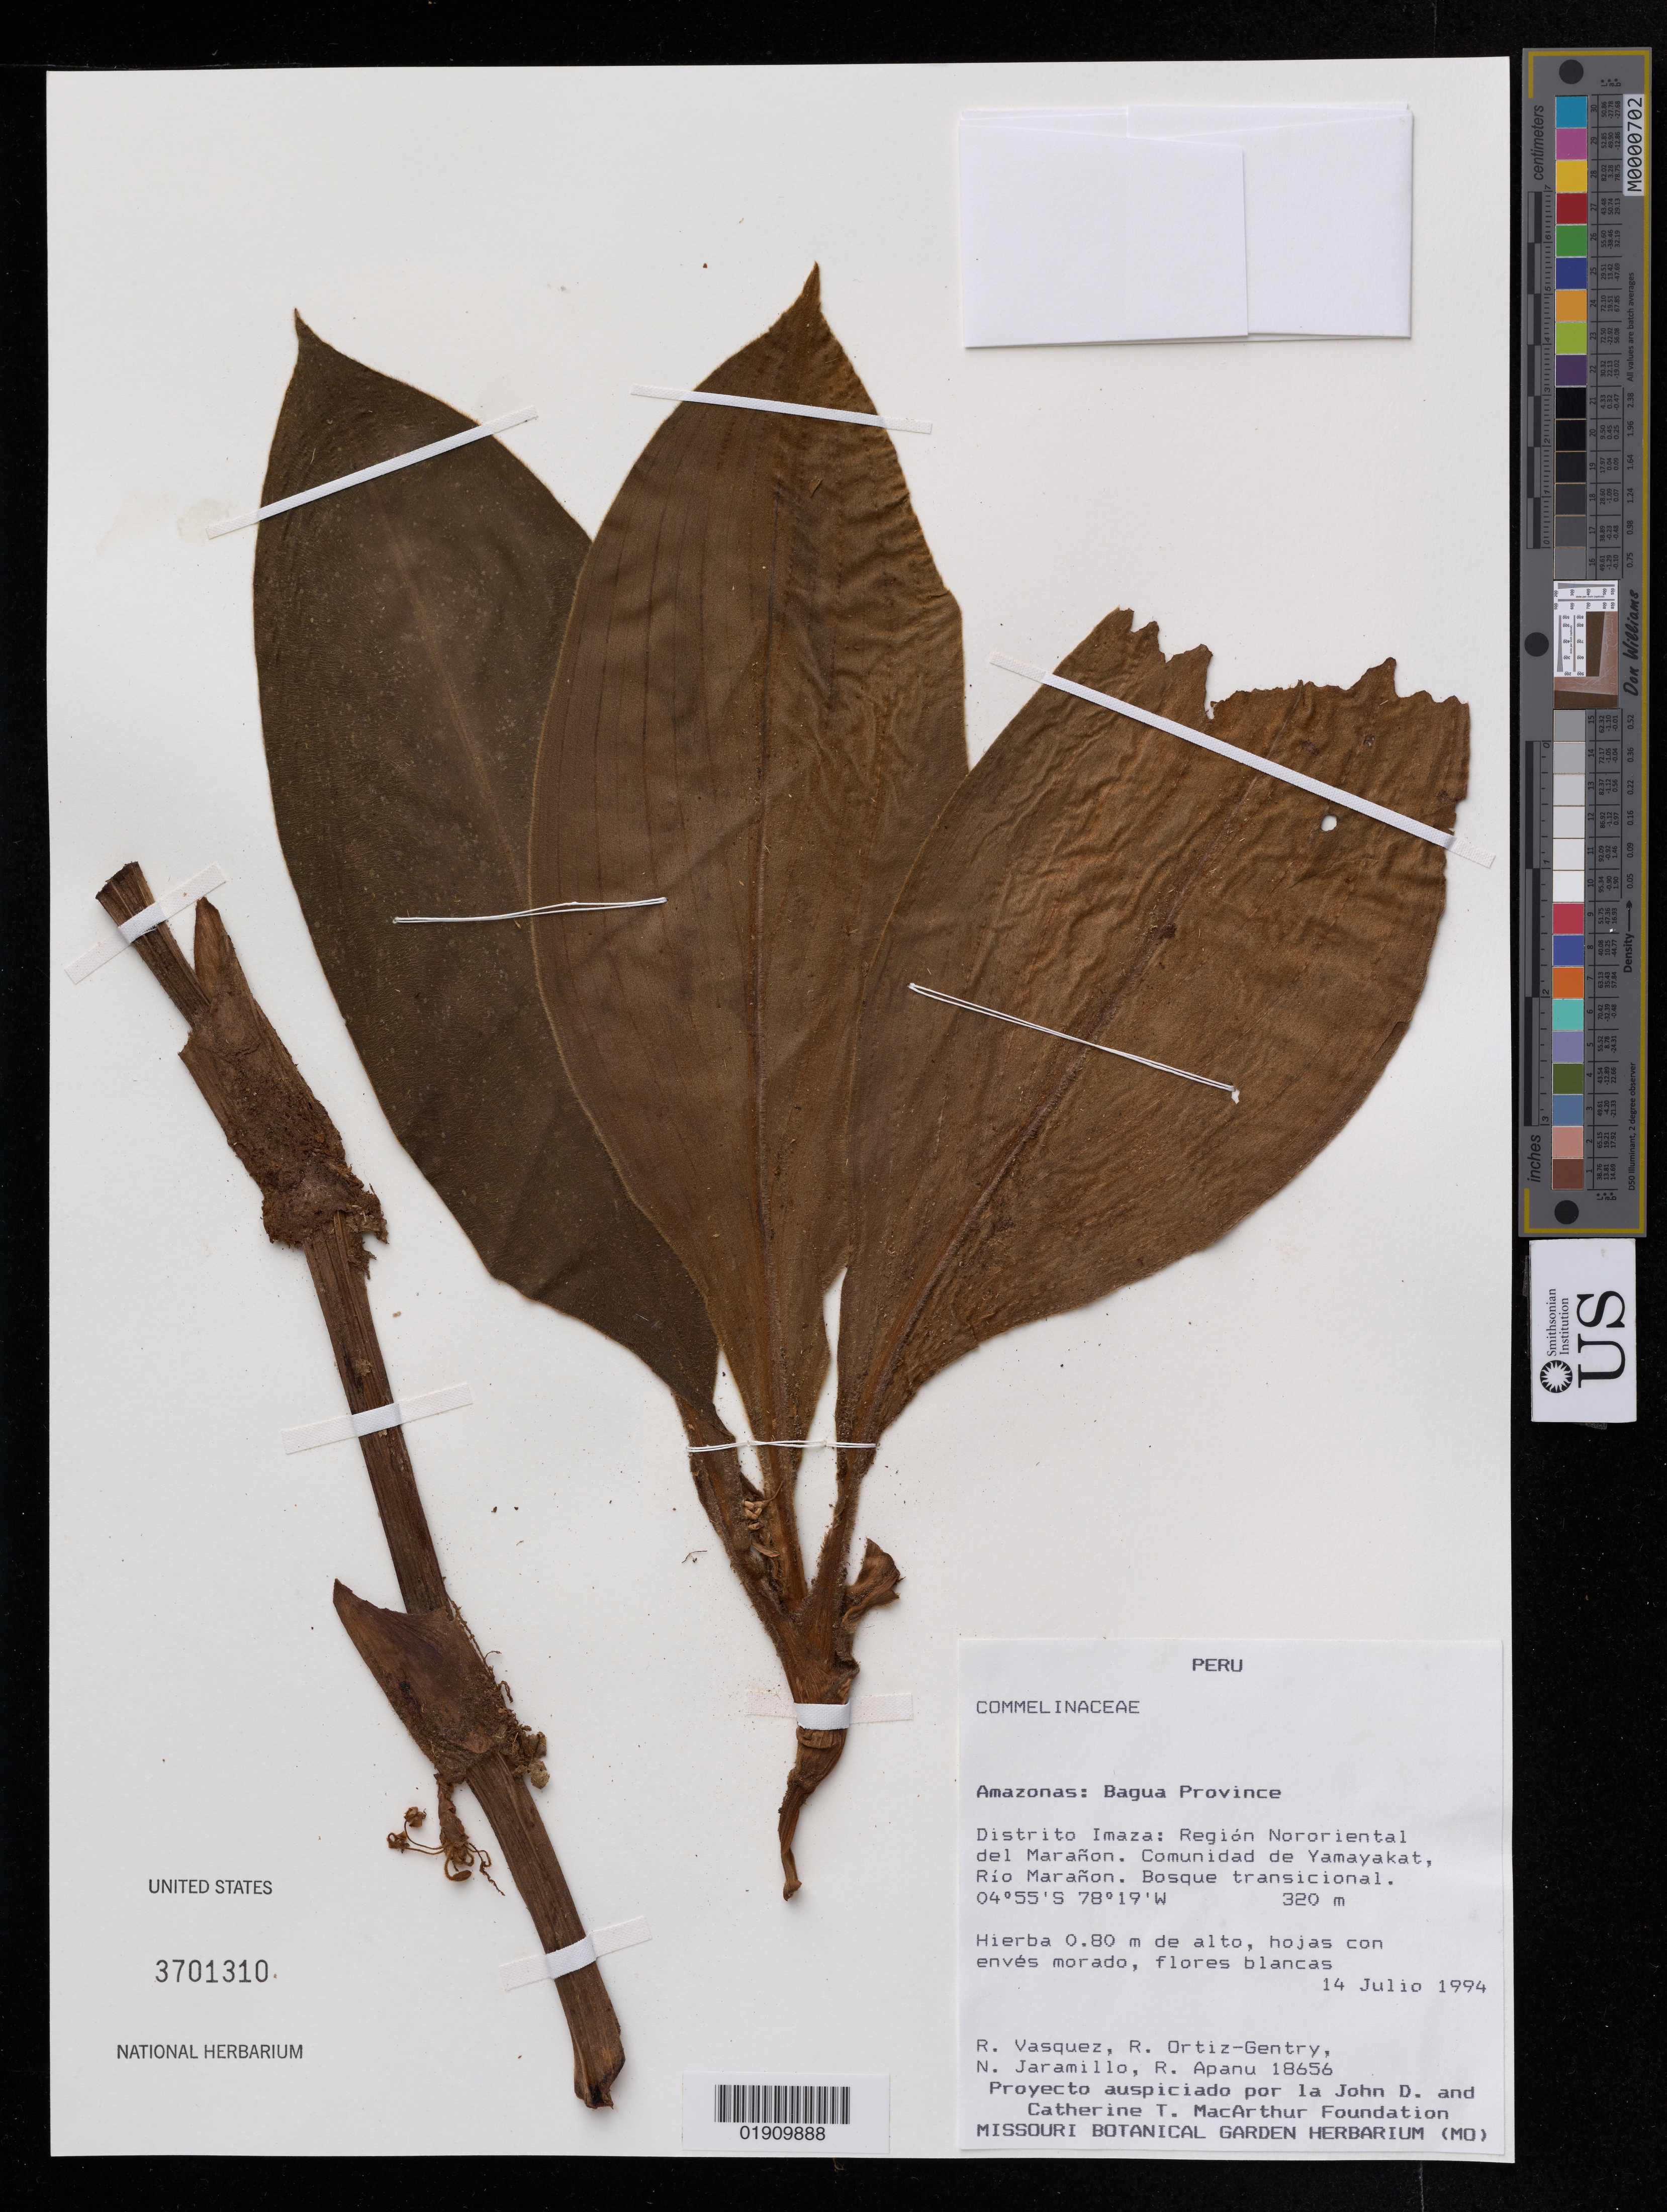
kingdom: Plantae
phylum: Tracheophyta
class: Magnoliopsida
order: Lamiales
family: Lamiaceae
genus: Monarda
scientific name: Monarda punctata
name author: L.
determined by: Strong, Mark T., (BOT), Smithsonian Institution - National Museum of Natural History (UNITED STATES)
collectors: M. T. Strong & C. L. Kelloff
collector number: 5370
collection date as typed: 10 September 2016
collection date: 2016-09-10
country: United States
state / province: Virginia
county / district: City of Suffolk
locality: South Quay Sandhills Preserve. Off of South Quay Road (SR189) at end of Wyanoke Trail (SR747). At main gate (end of SR747)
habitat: Roadside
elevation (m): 9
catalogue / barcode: US 3708328